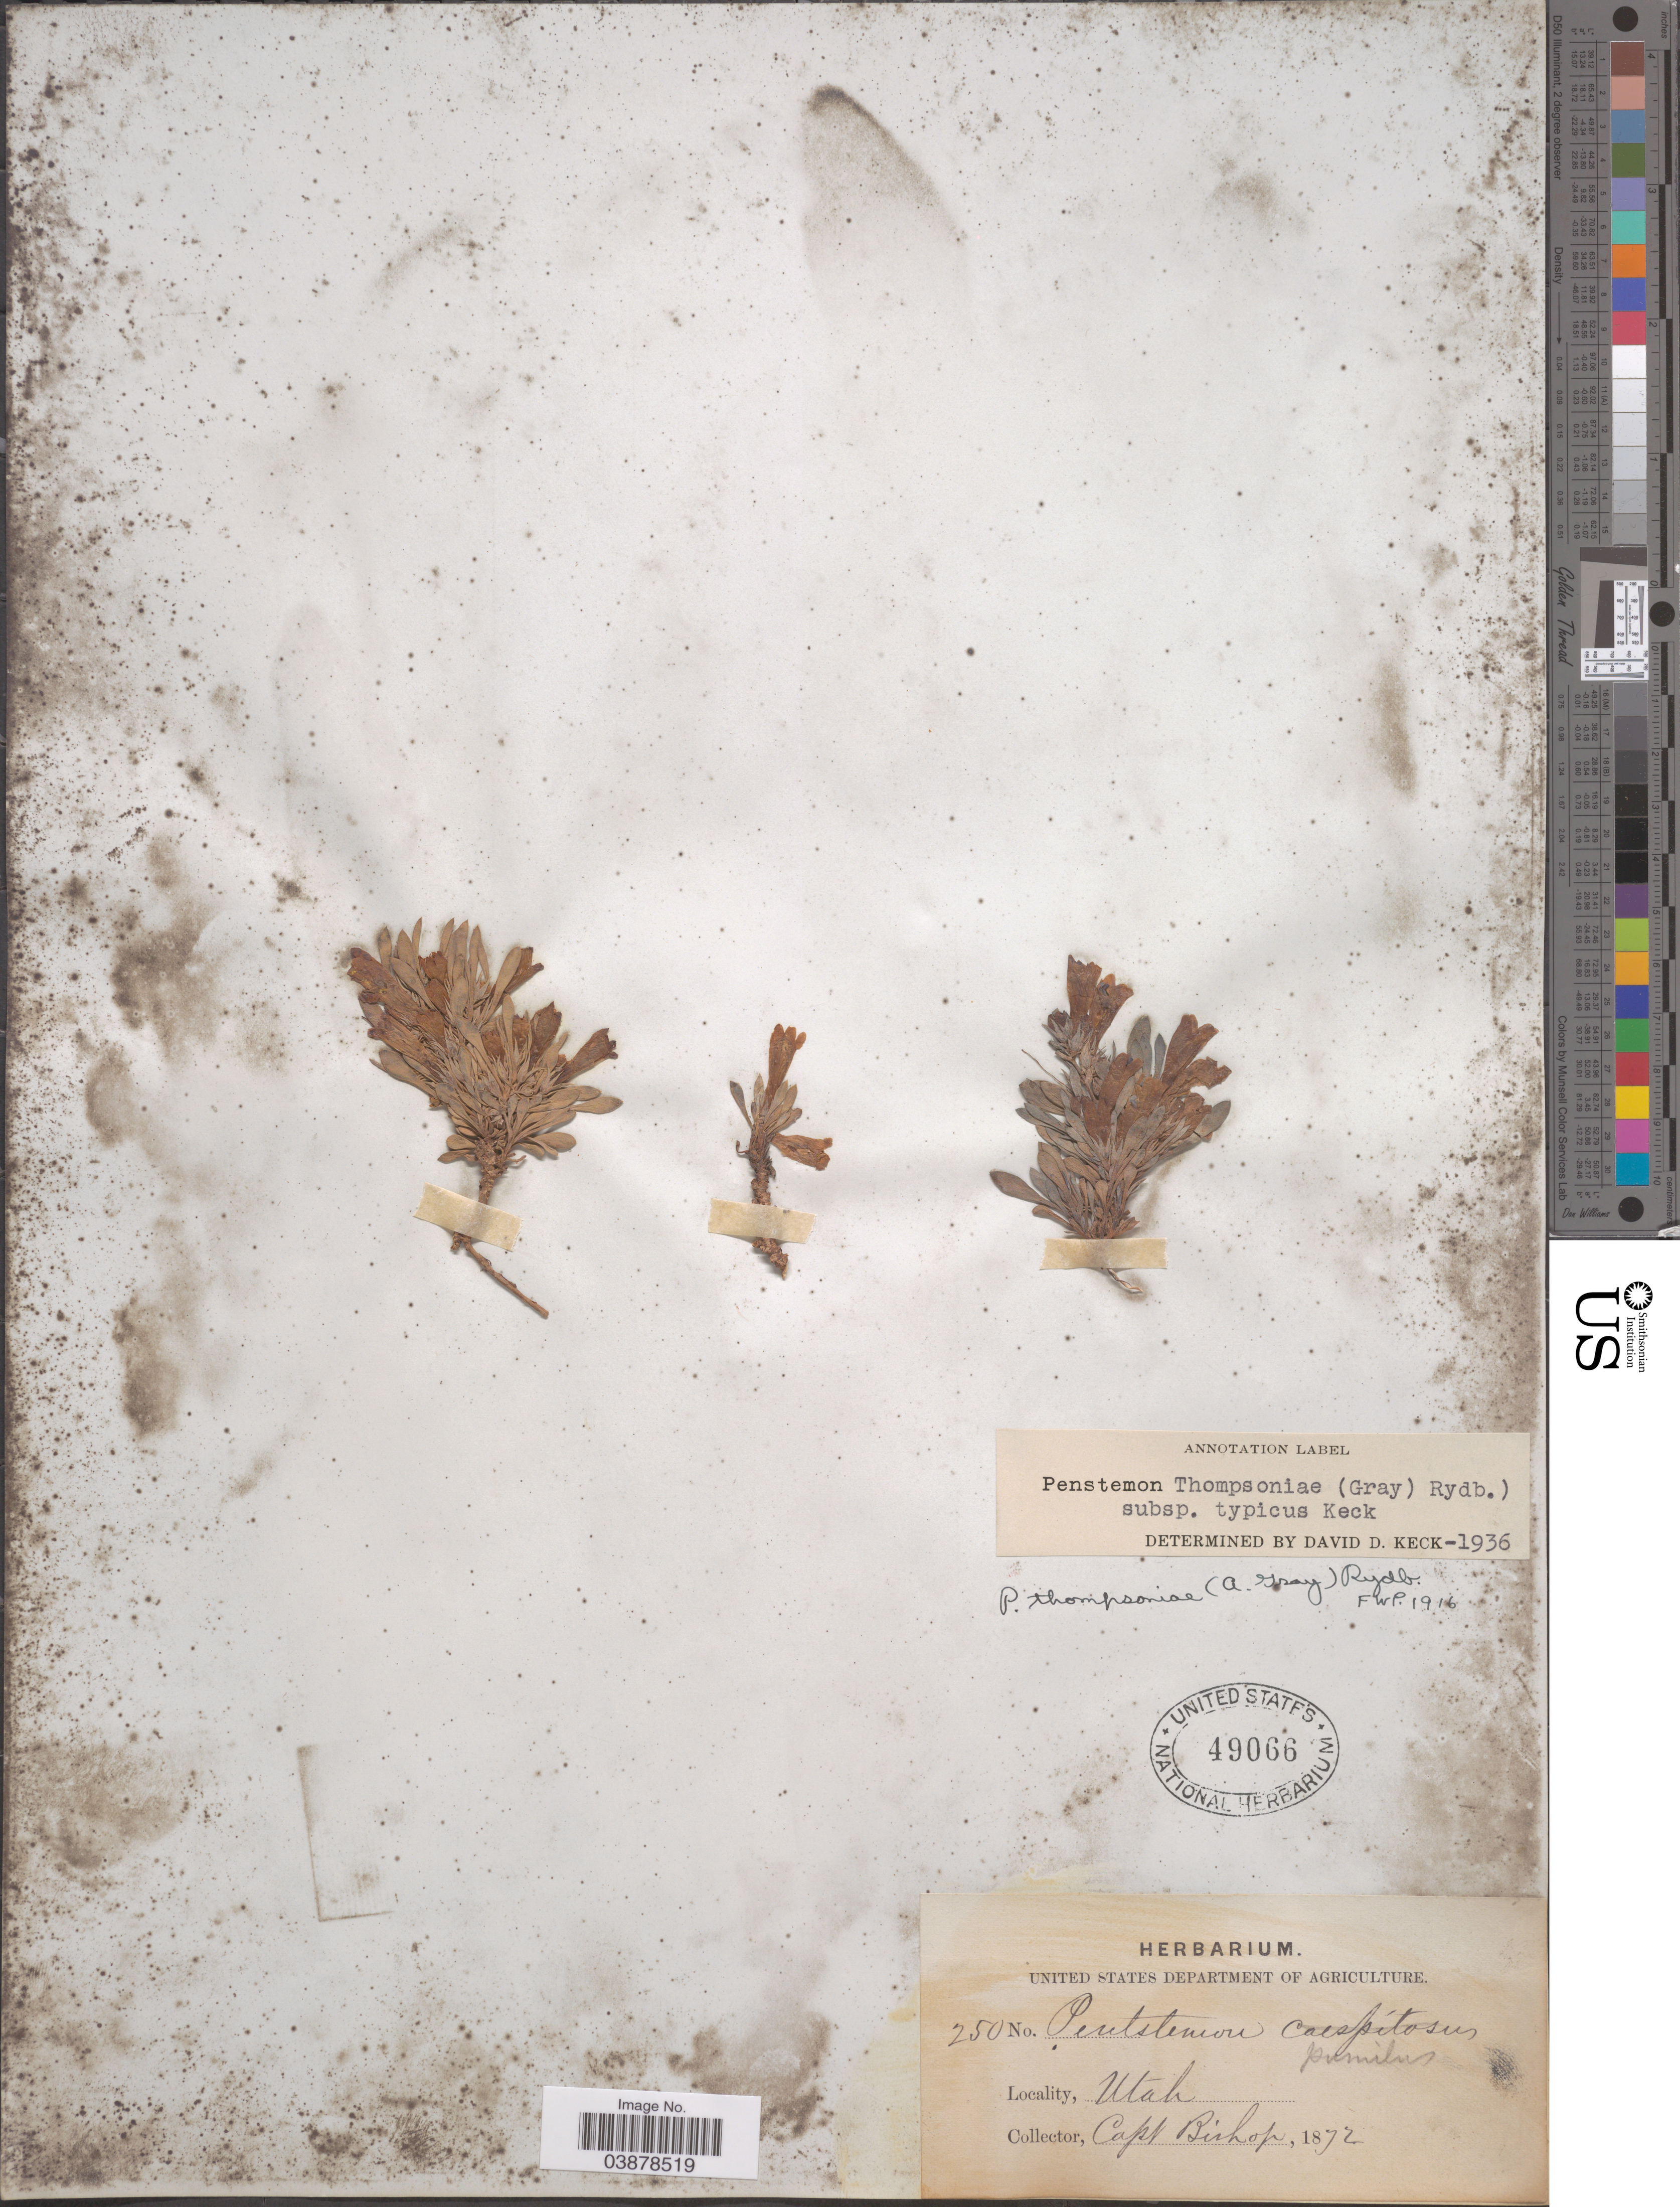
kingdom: Plantae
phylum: Tracheophyta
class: Magnoliopsida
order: Lamiales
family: Plantaginaceae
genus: Penstemon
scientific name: Penstemon thompsonaie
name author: (A. Gray) Rydb.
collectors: F. M. Bishop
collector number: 250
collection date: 1872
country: United States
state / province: Utah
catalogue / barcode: US 49066